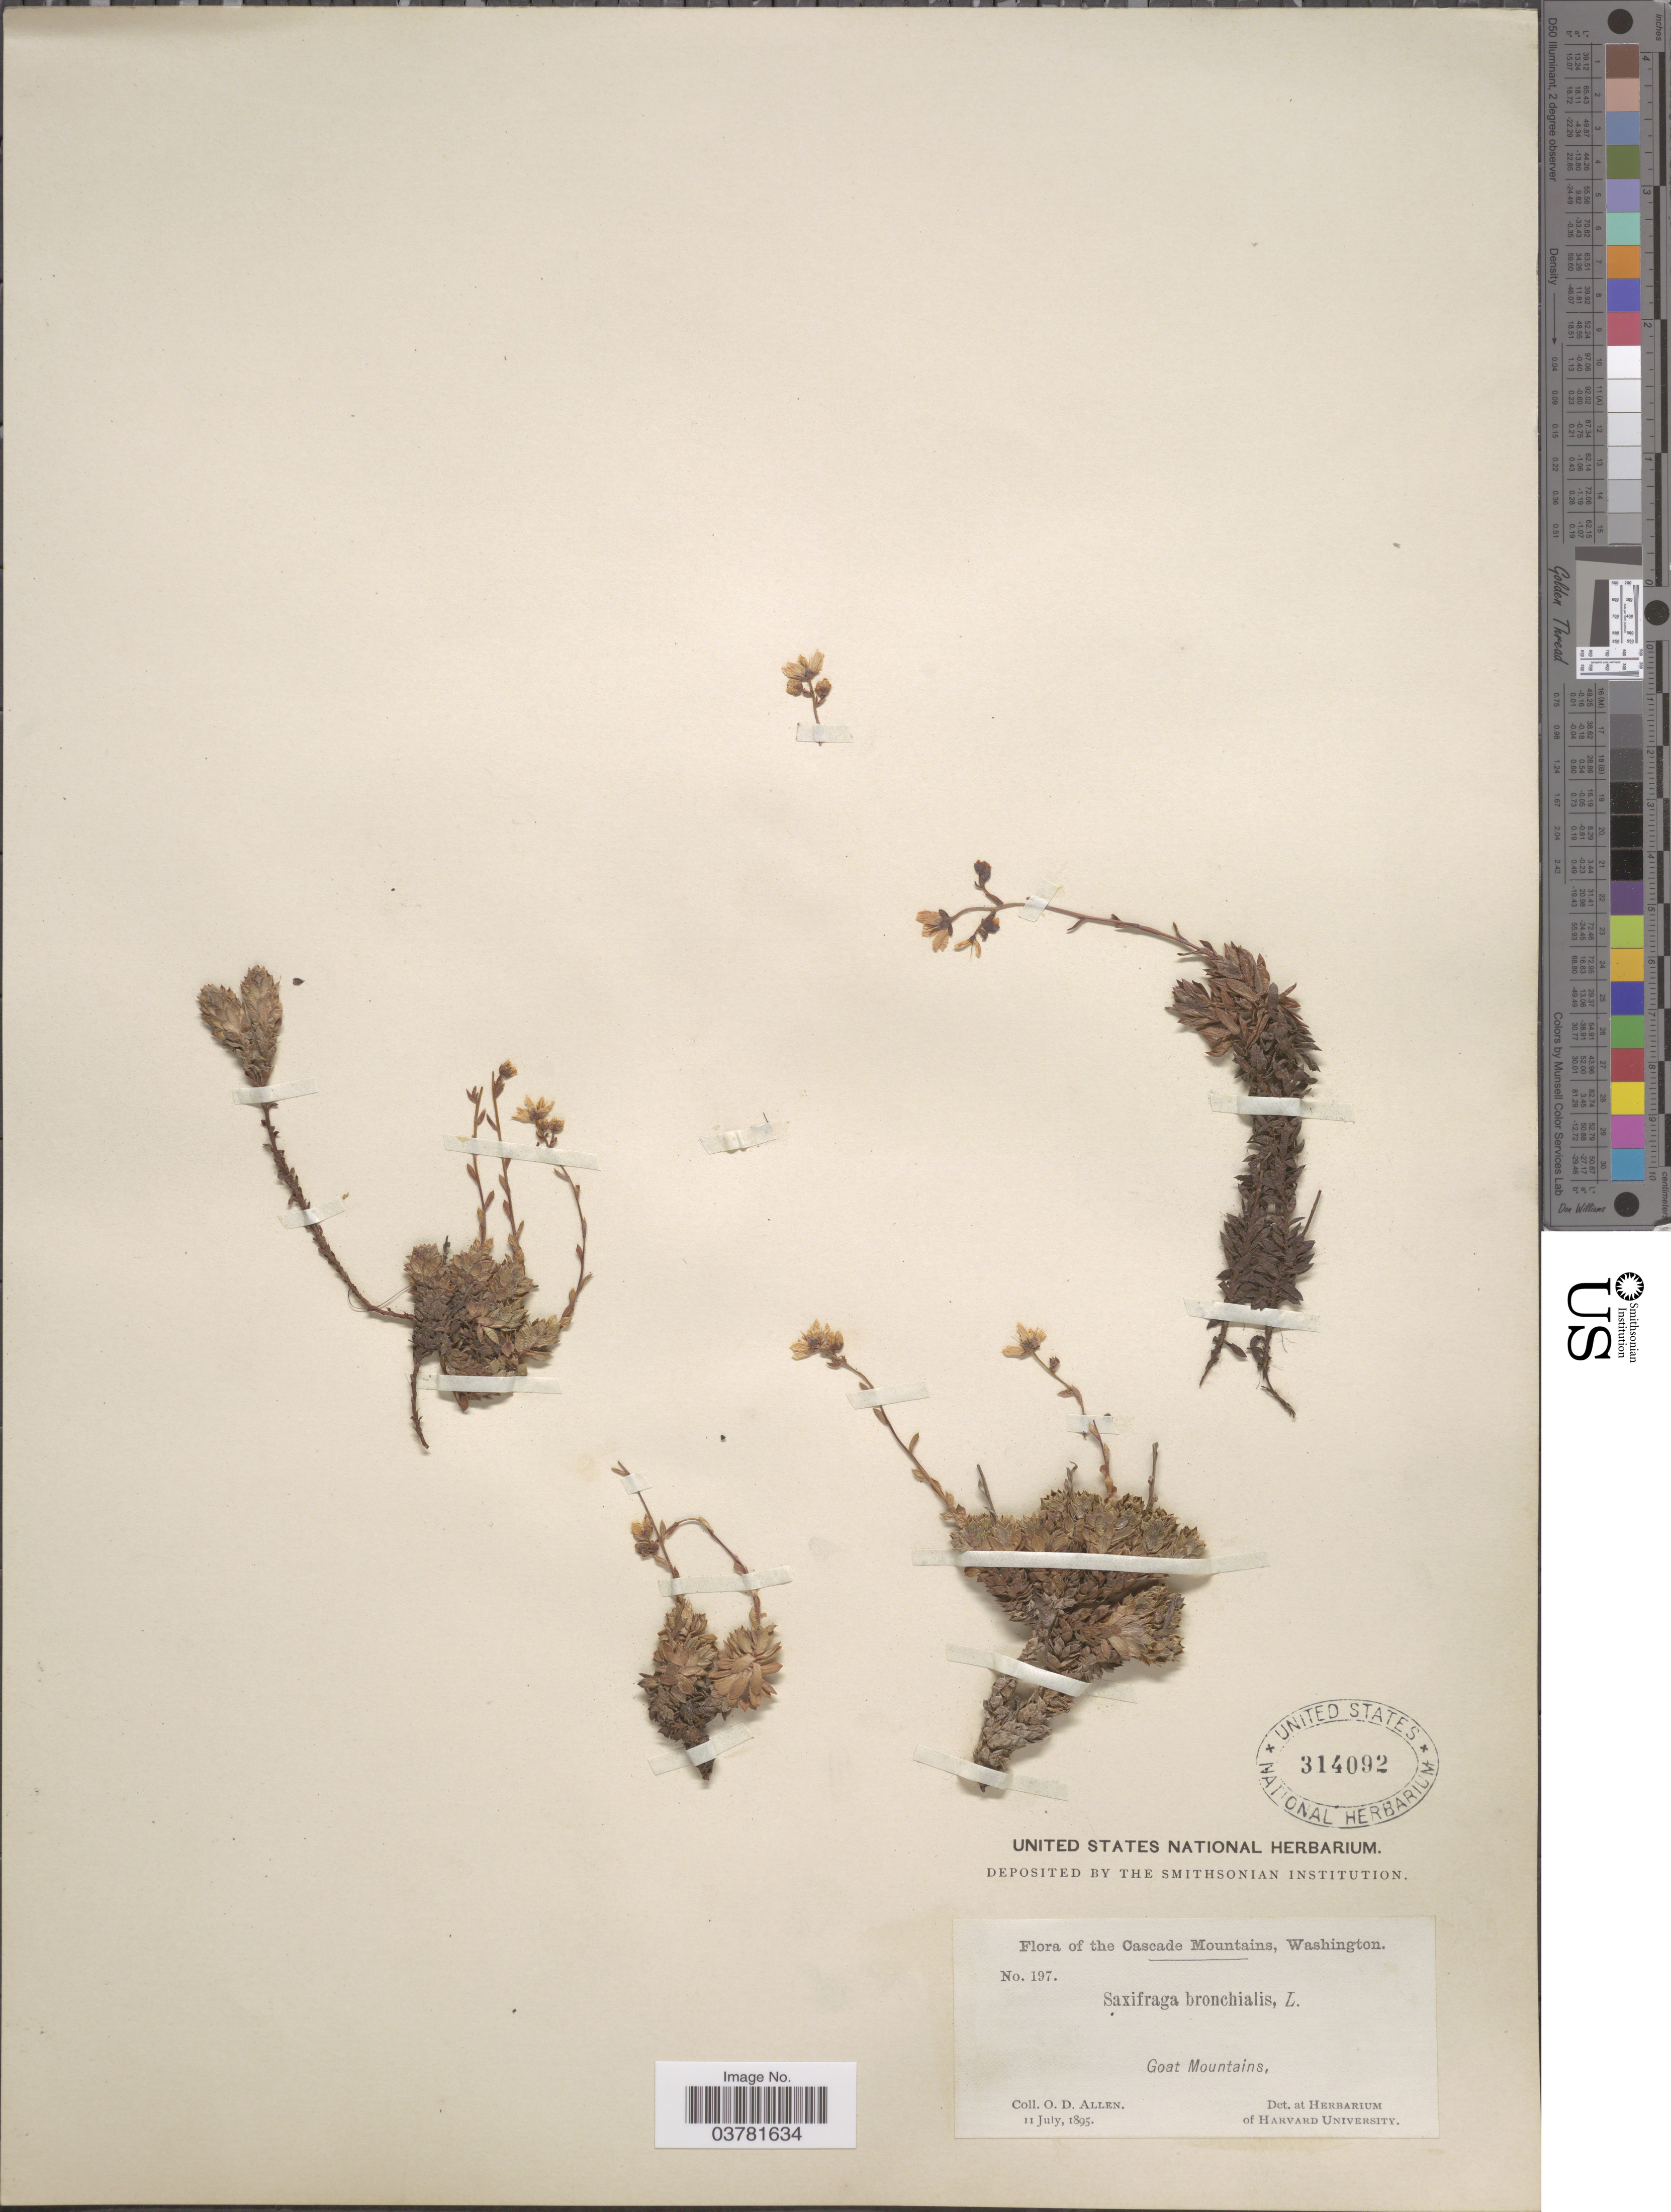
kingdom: Plantae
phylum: Tracheophyta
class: Magnoliopsida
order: Saxifragales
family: Saxifragaceae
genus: Saxifraga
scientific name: Saxifraga vespertina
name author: (Small) Fedde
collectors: O. D. Allen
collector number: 197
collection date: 1895-07-11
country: United States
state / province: Washington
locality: The Cascade Mountains. Goat Mountains.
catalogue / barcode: US 314092